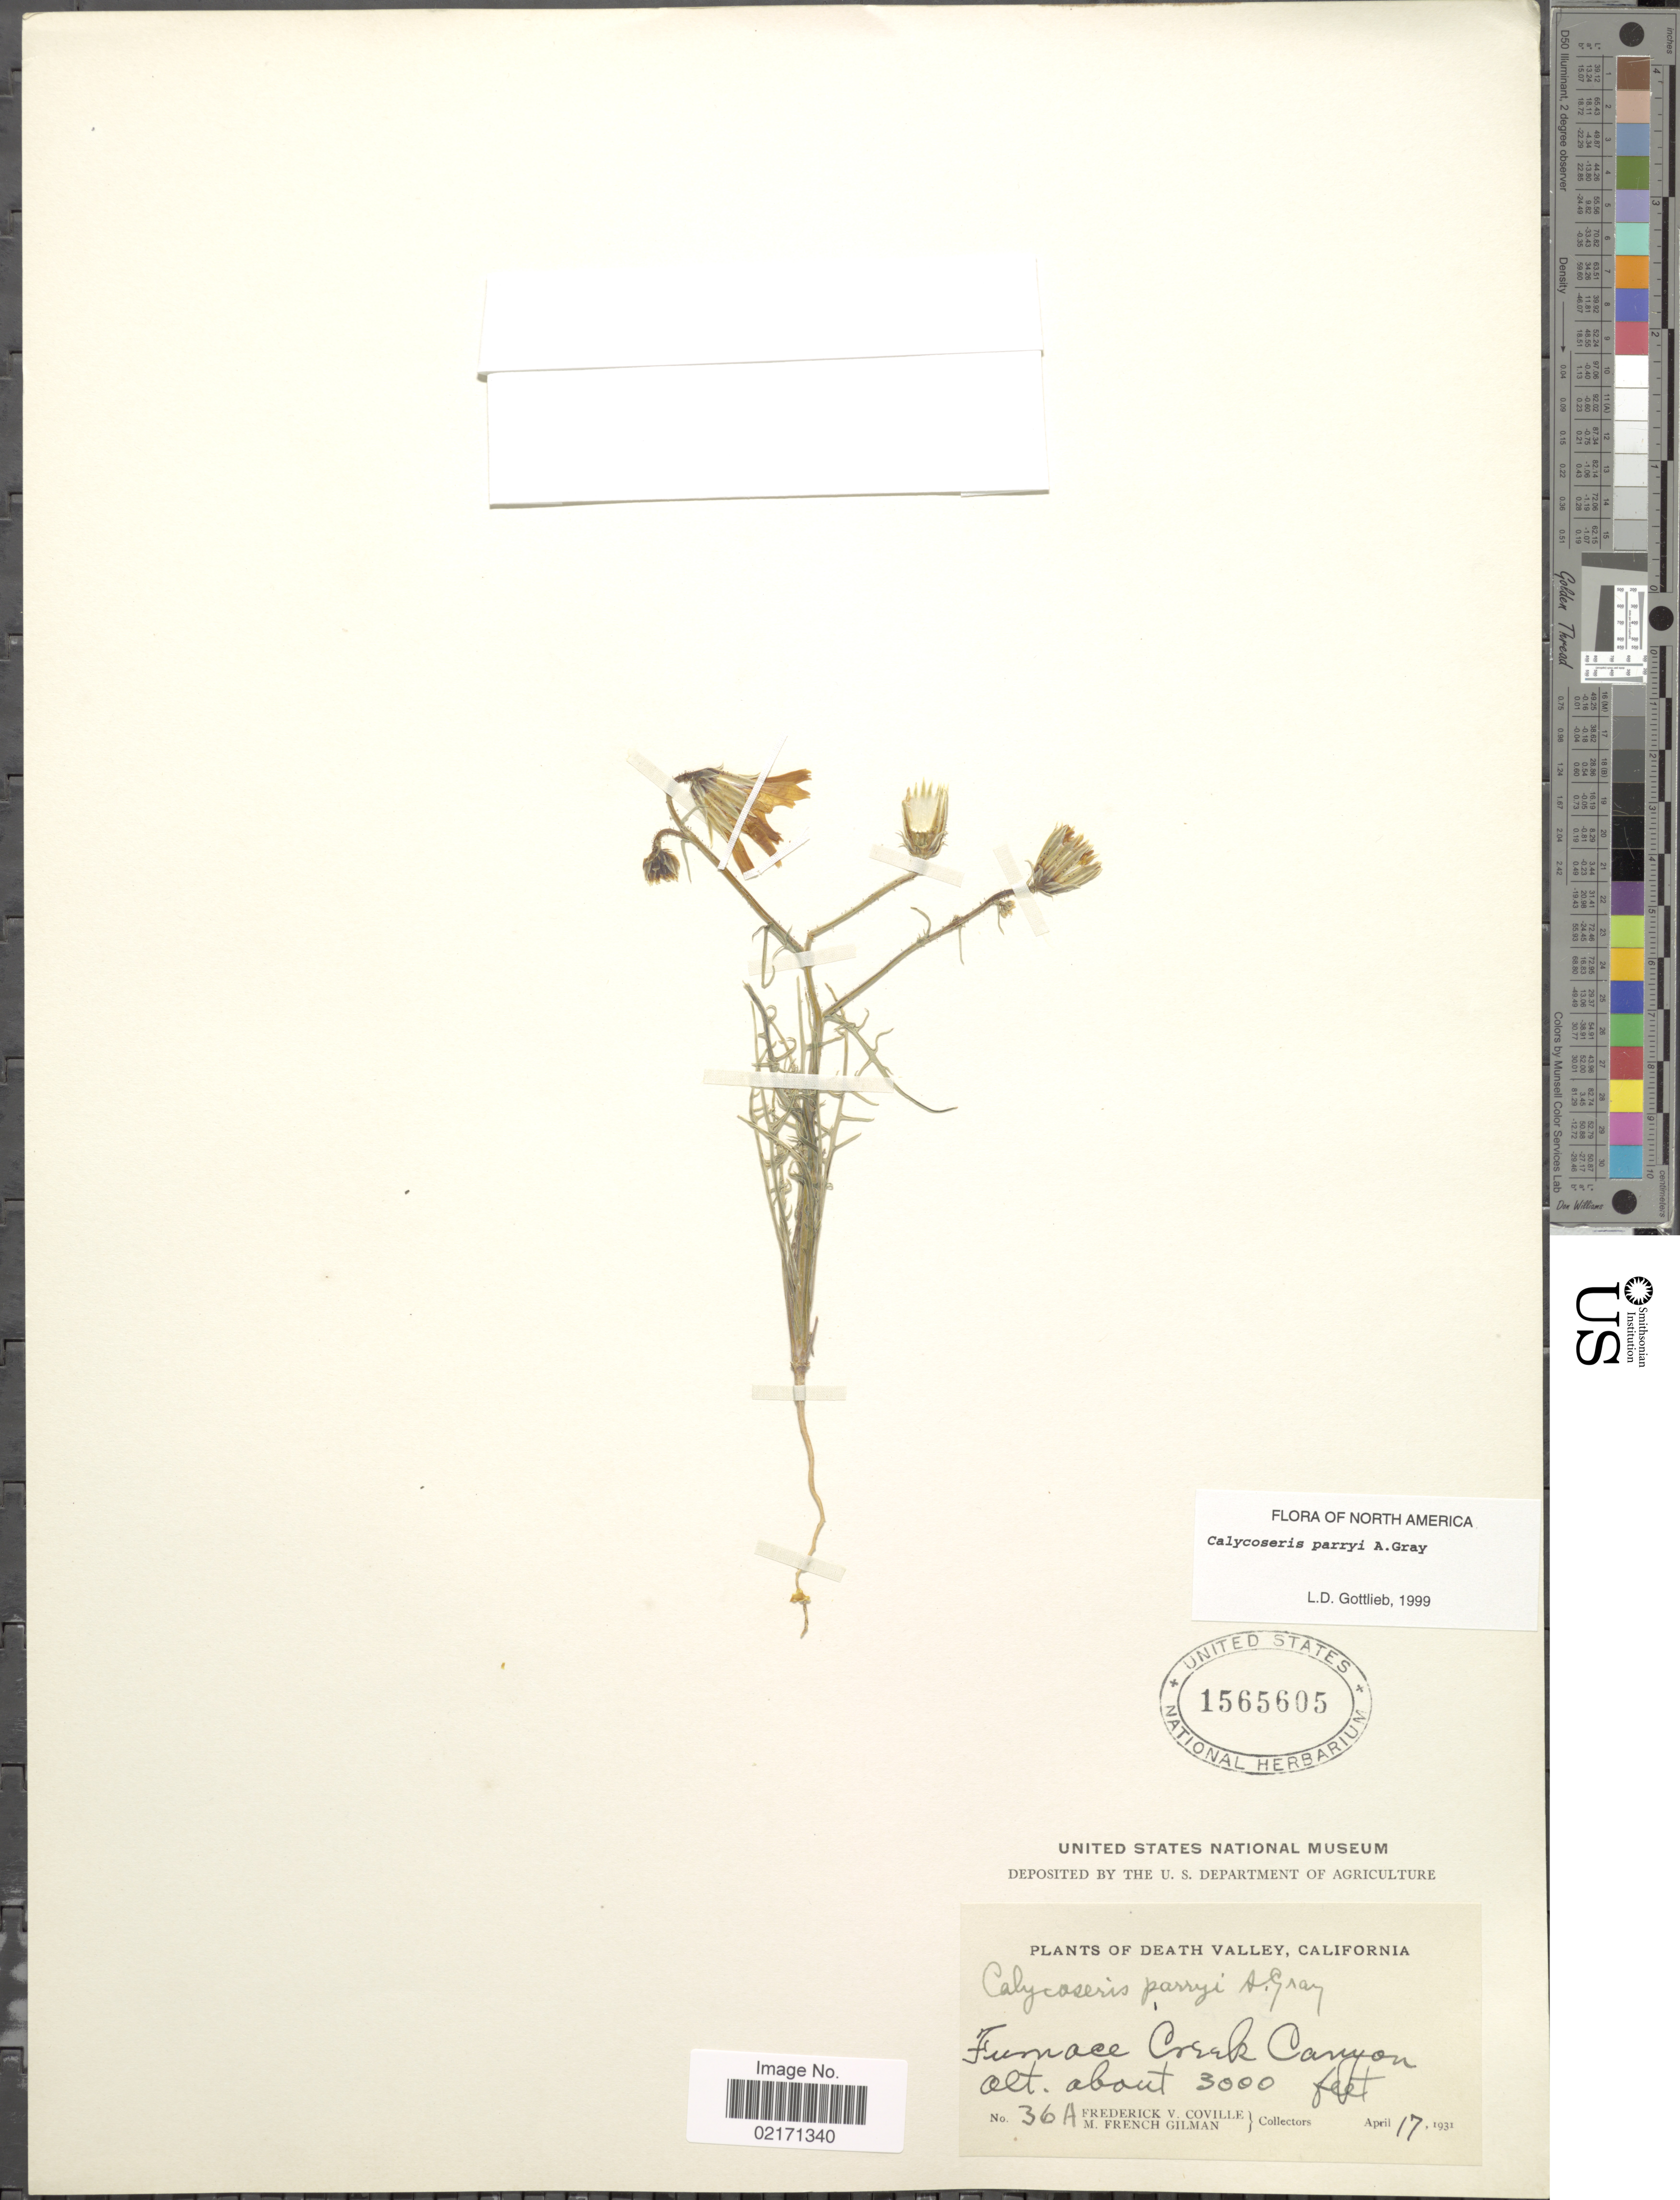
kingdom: Plantae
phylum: Tracheophyta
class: Magnoliopsida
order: Asterales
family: Asteraceae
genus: Calycoseris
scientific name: Calycoseris parryi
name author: A. Gray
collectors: F. V. Coville & M. F. Gilman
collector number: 36A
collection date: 1931-04-17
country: United States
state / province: California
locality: Death Valley. Furnace Creek Canyon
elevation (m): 914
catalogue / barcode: US 1565605